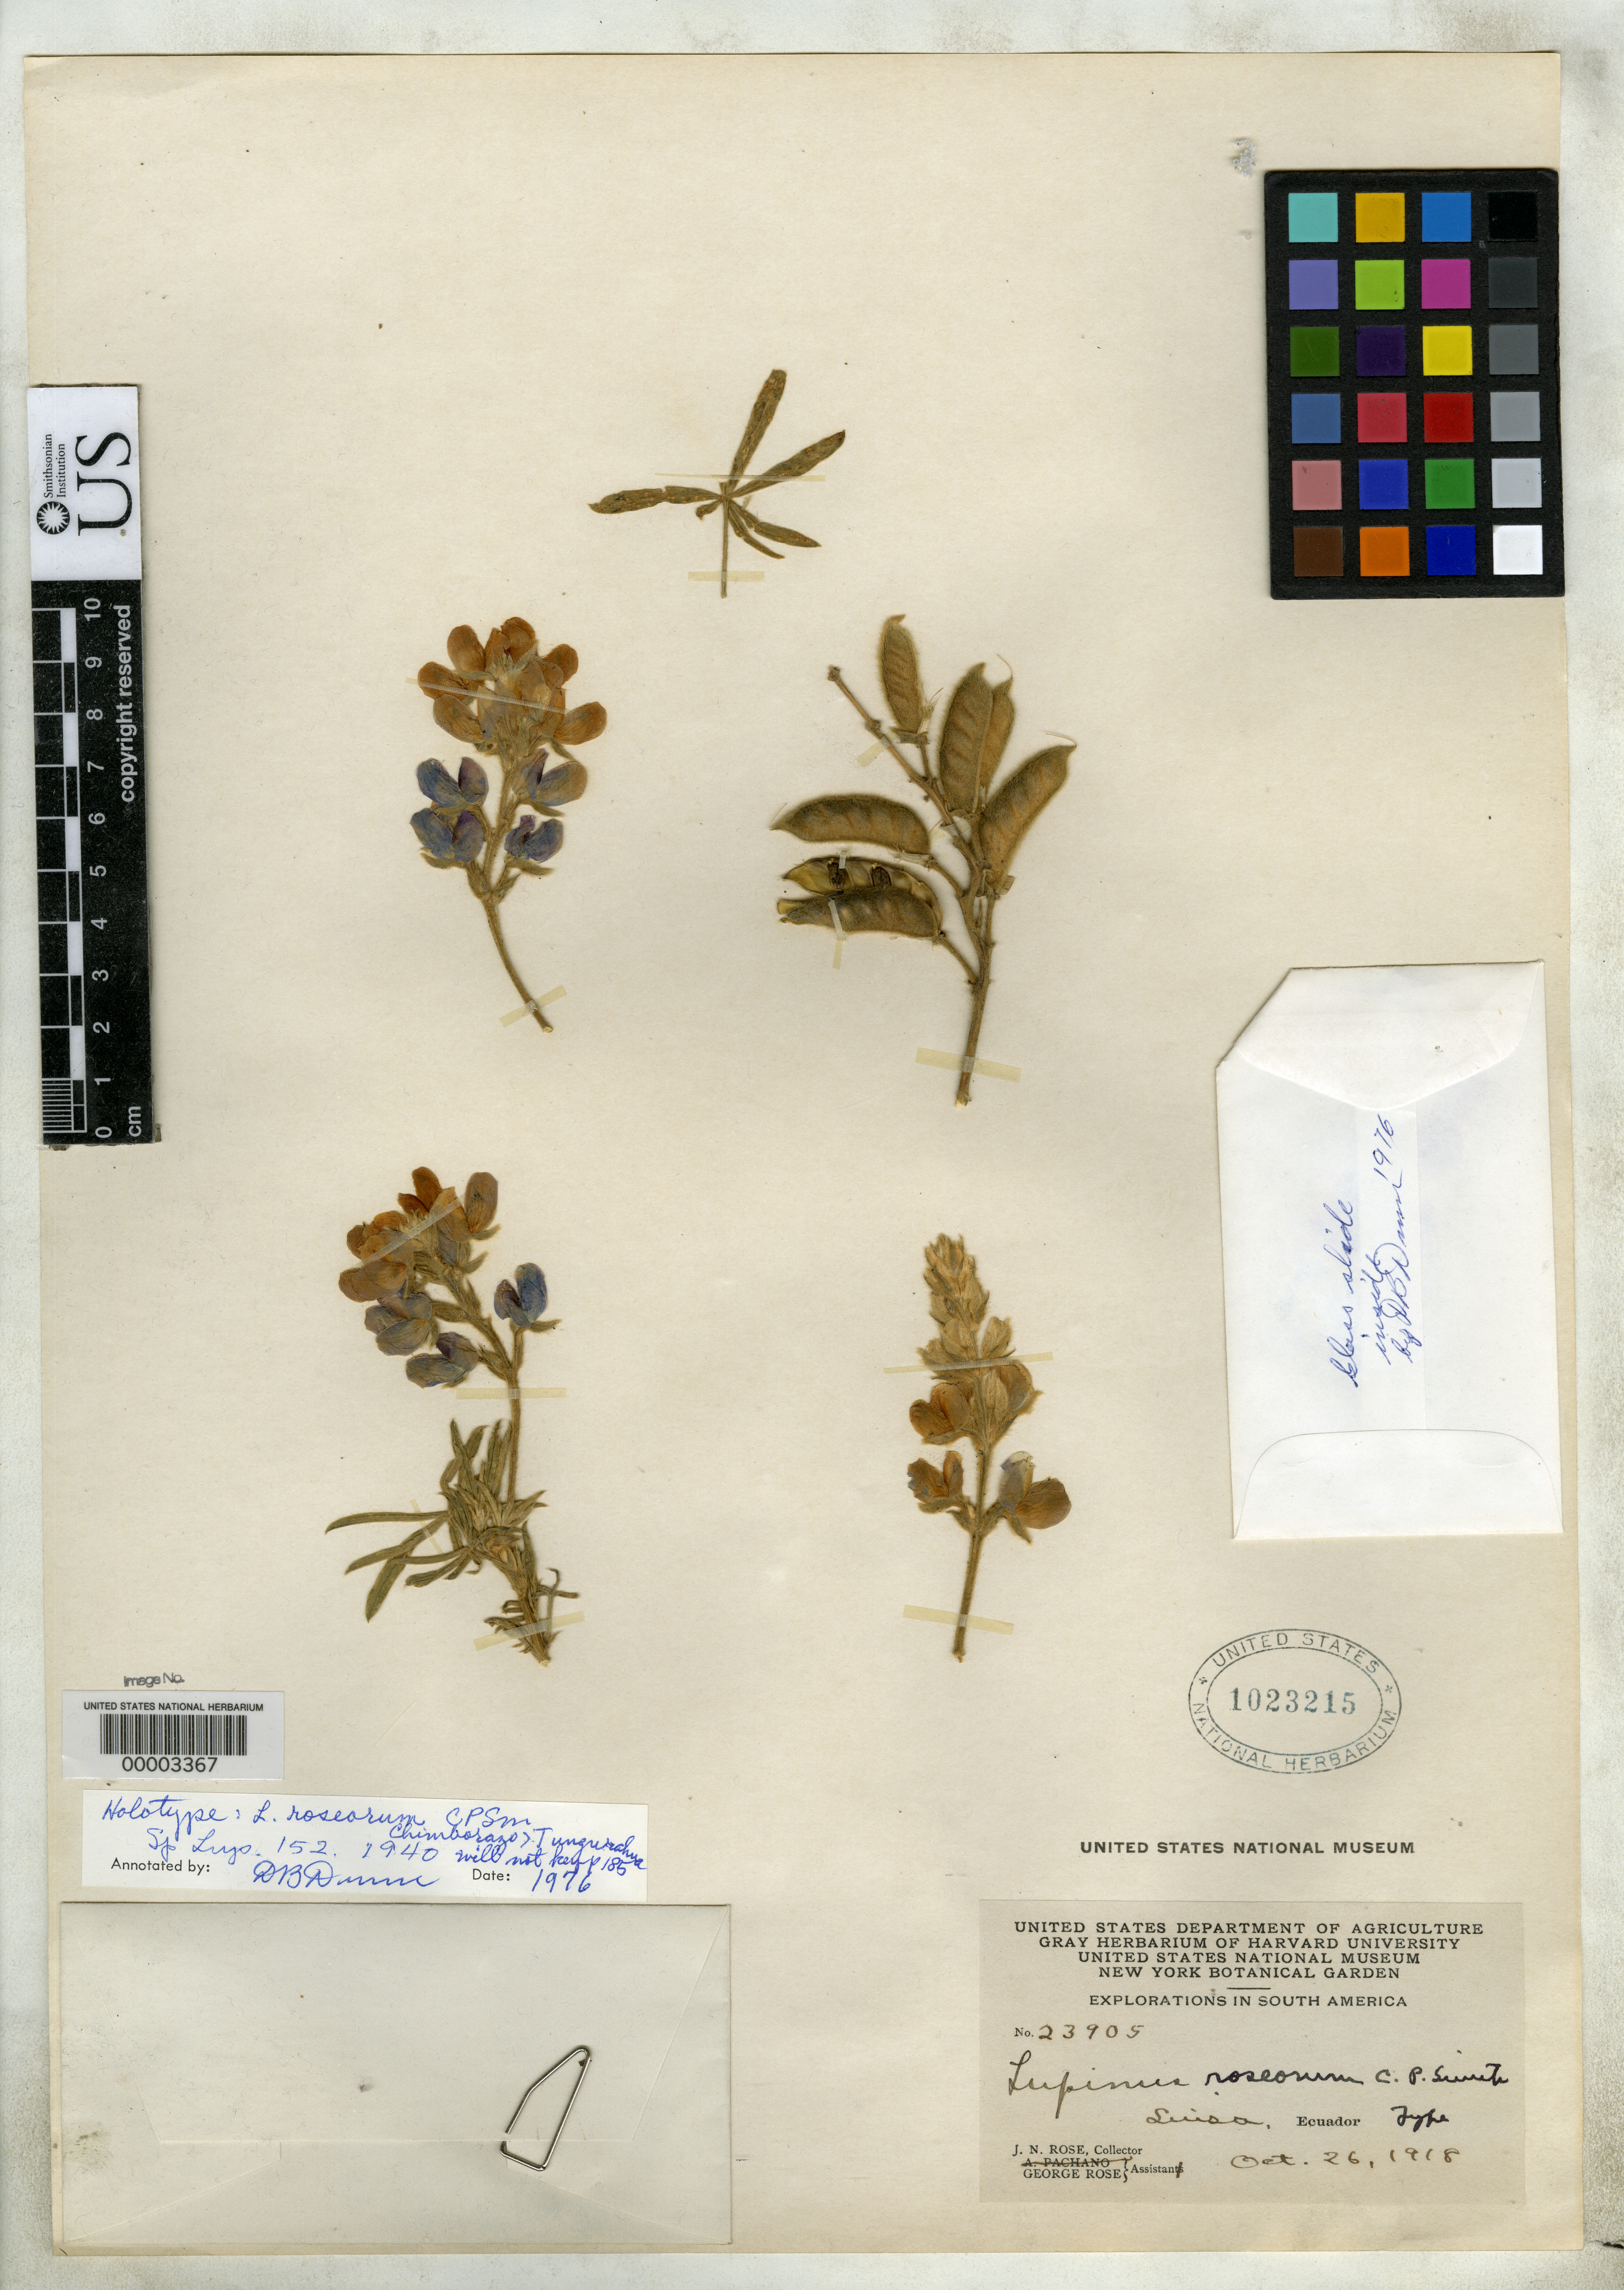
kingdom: Plantae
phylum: Tracheophyta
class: Magnoliopsida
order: Fabales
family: Fabaceae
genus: Lupinus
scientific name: Lupinus roseorum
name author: C.P. Sm.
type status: Holotype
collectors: J. N. Rose & G. Rose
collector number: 23905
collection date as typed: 26 Oct 1918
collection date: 1918-10-26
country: Ecuador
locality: Luisa.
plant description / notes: Protologue cites type specimen at "h 66" [herbarium 66 = USNH]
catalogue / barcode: US 1023215